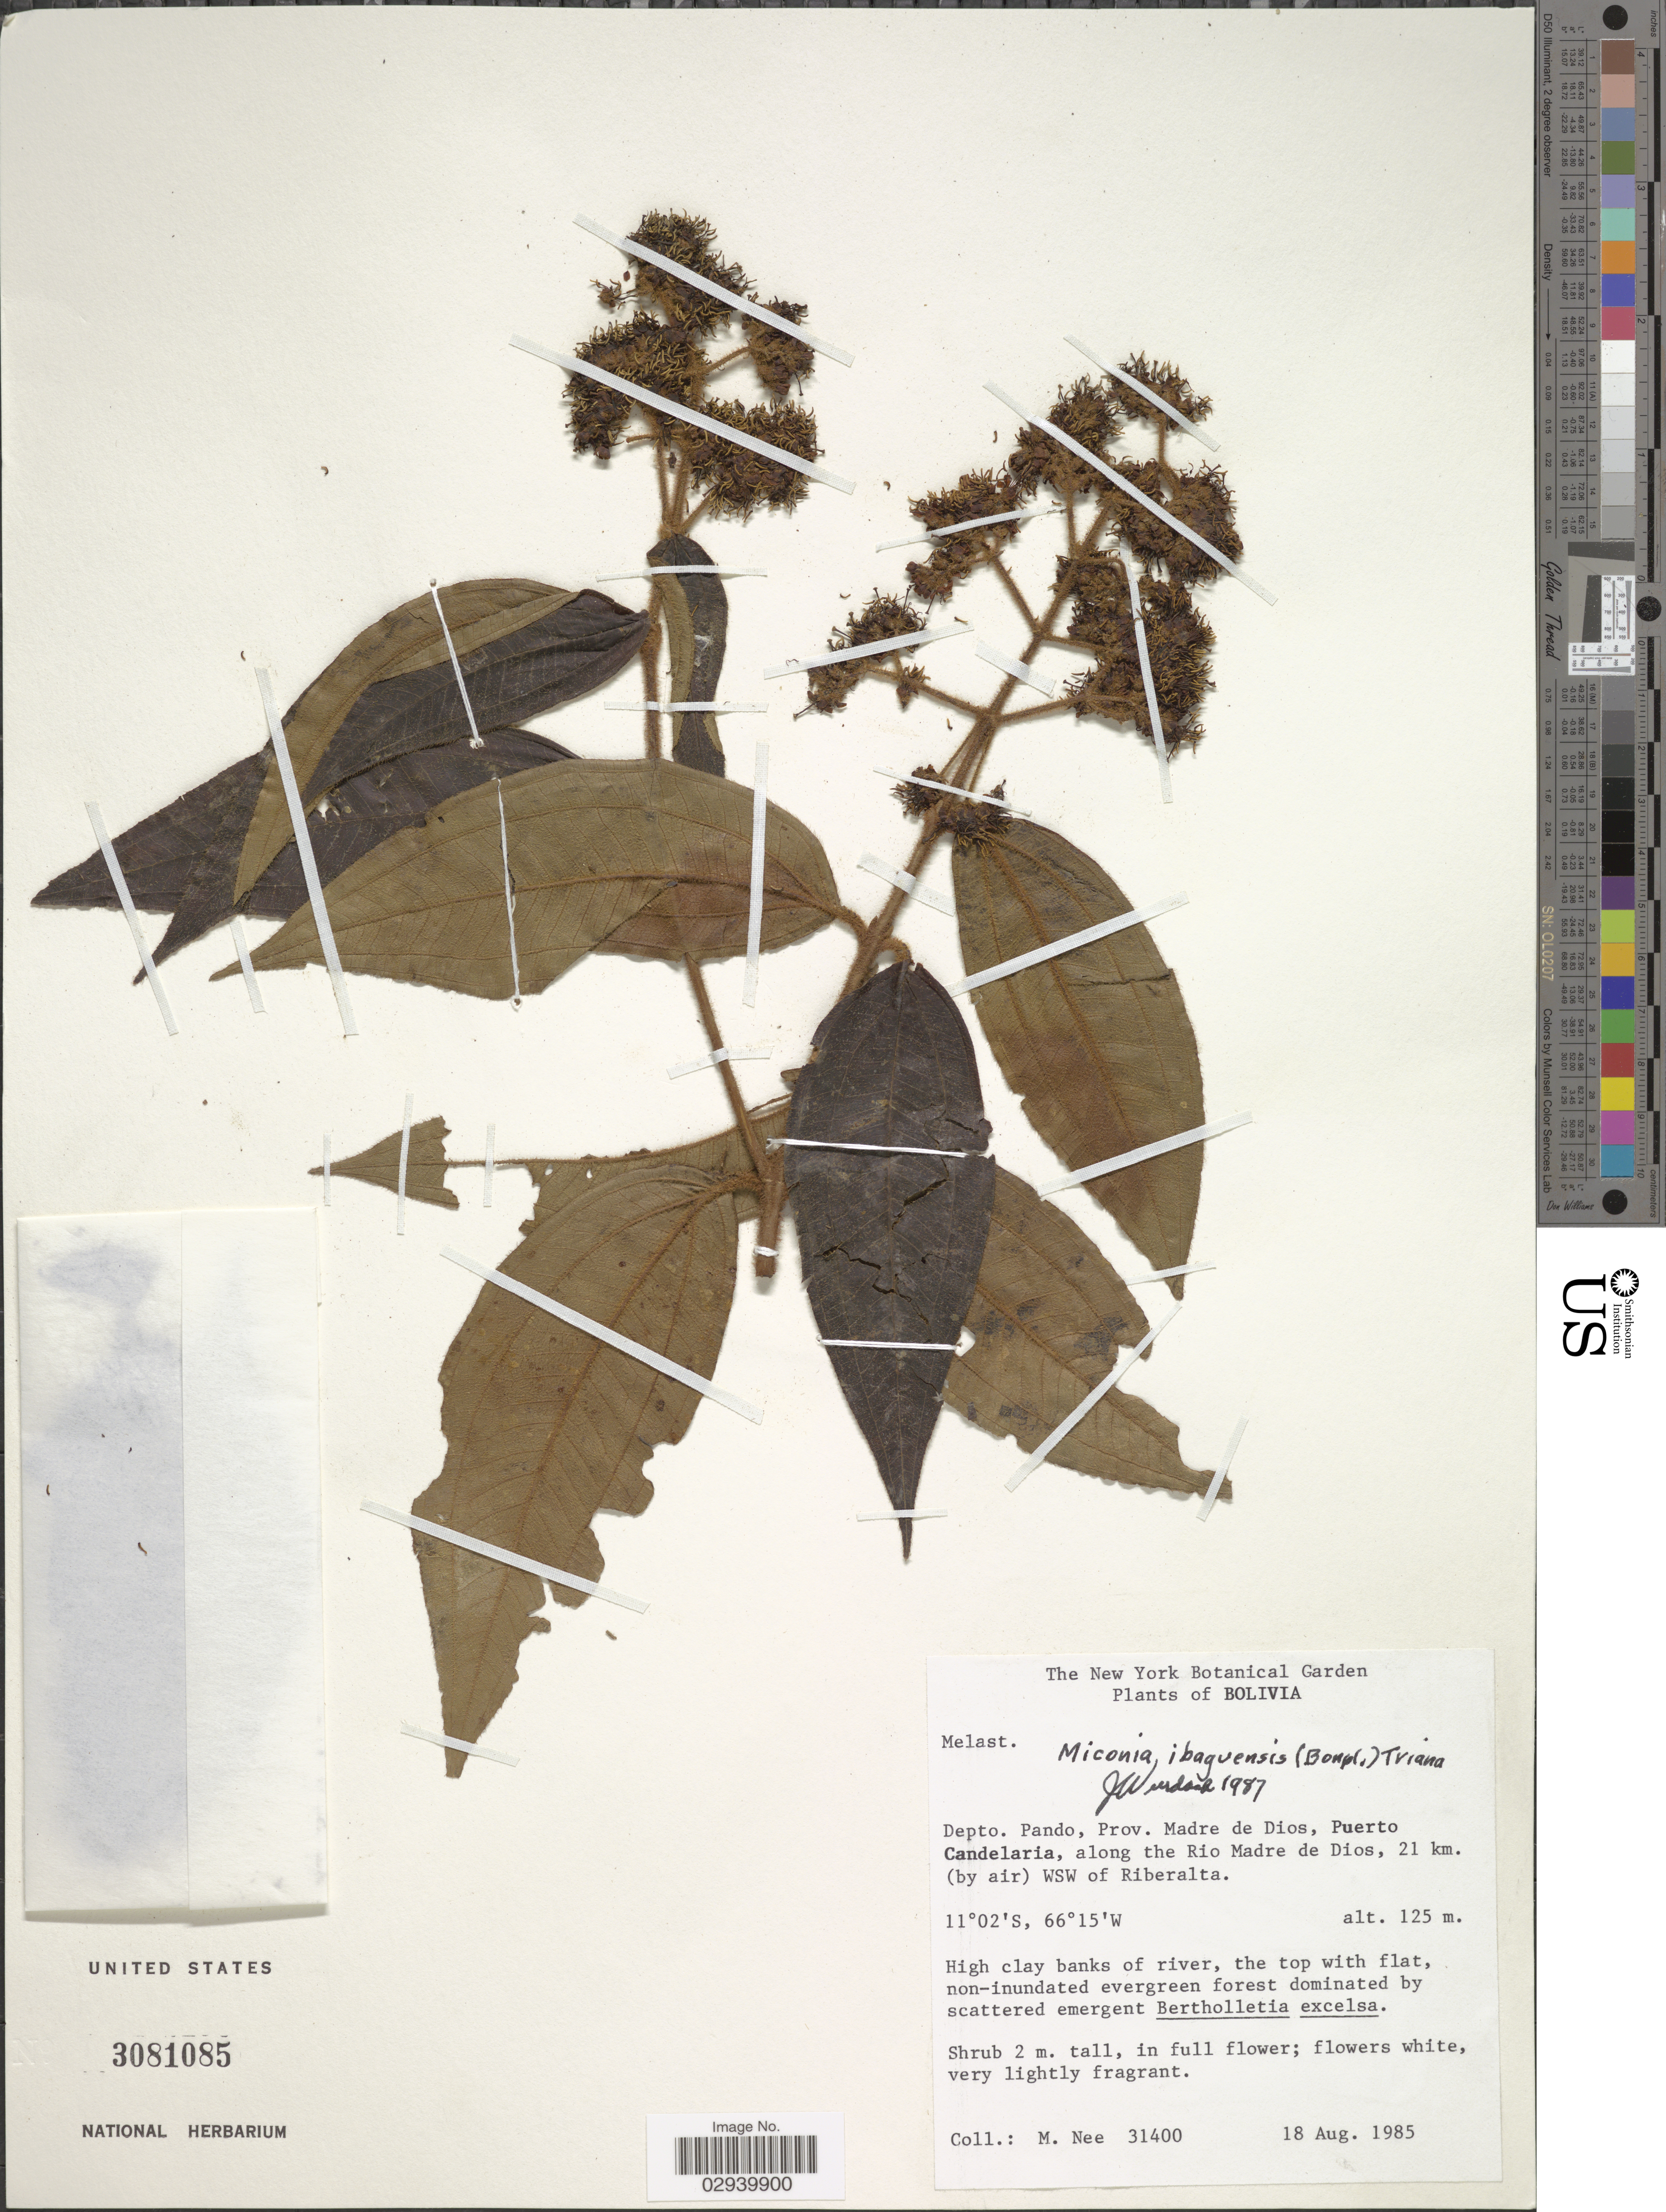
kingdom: Plantae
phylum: Tracheophyta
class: Magnoliopsida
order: Myrtales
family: Melastomataceae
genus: Miconia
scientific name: Miconia ibaguensis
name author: (Bonpl.) Triana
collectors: M. Nee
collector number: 31400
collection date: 1985-08-18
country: Bolivia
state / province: Pando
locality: Depto. Pando, Prov. Madre de Dios, Puerto Candelaria, along the Rio Madre de Dios, 21 km. (by air) WSW of Riberalta.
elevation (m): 125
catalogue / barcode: US 3081085